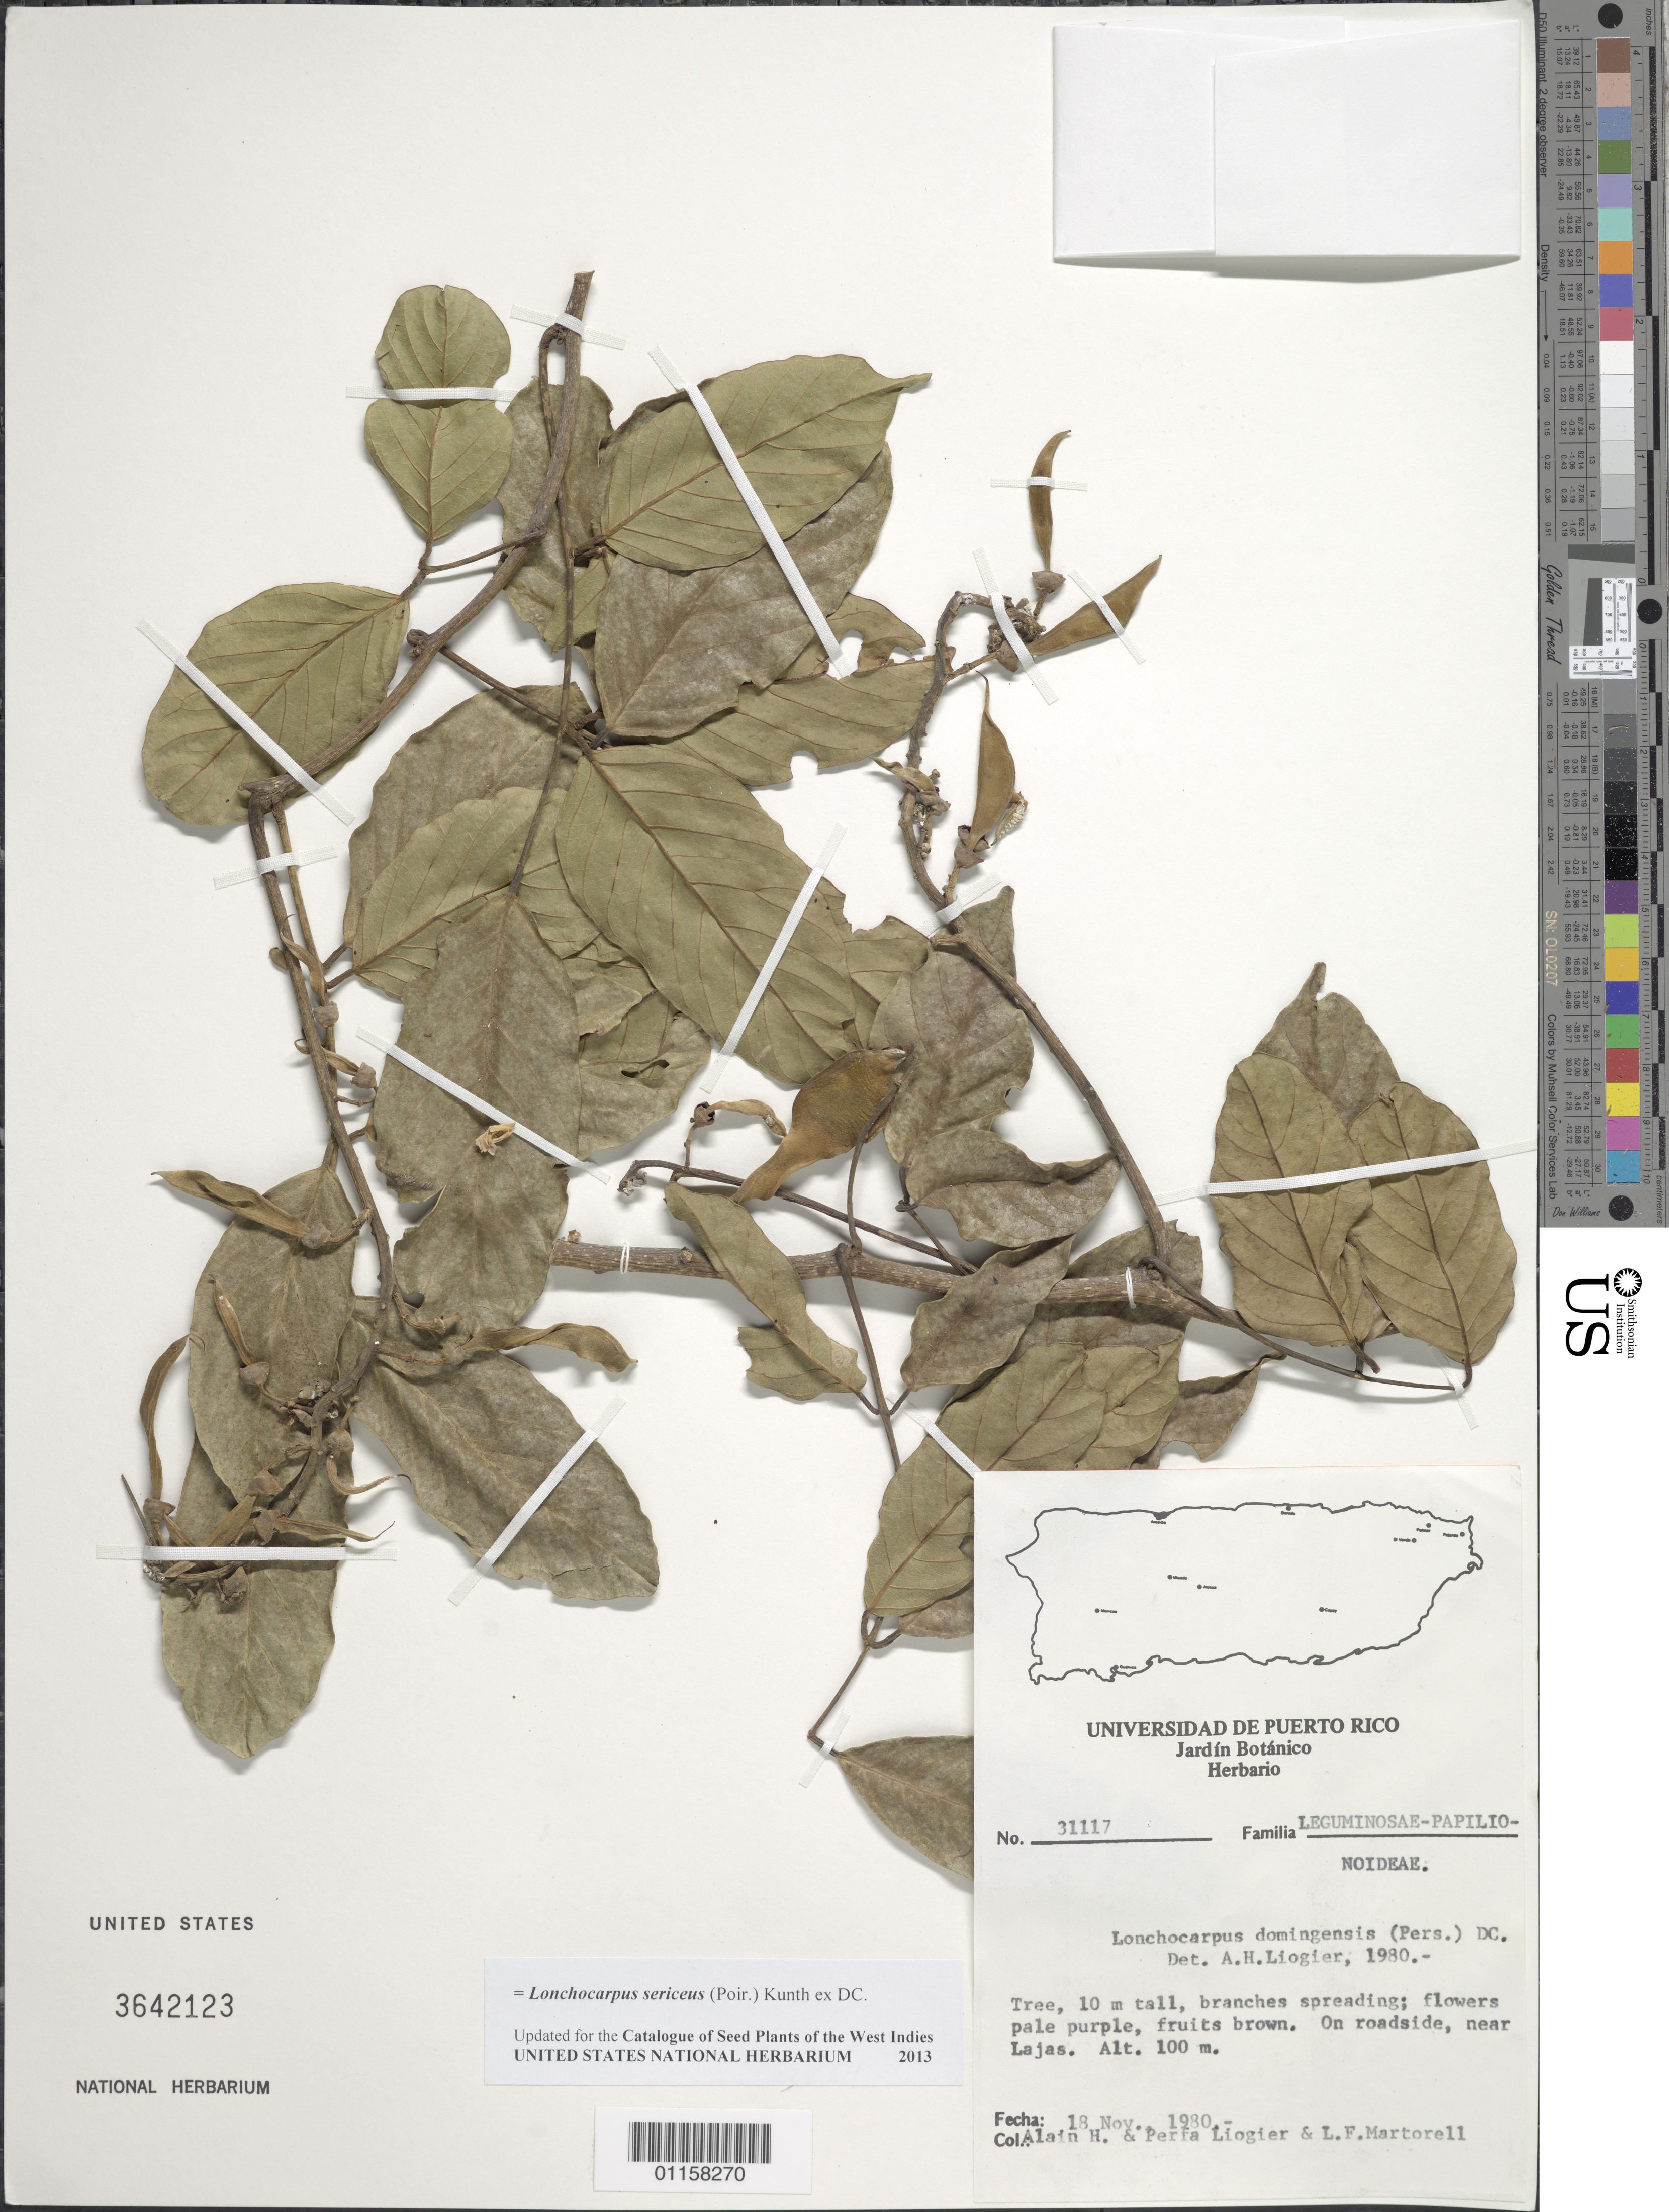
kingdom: Plantae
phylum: Tracheophyta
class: Magnoliopsida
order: Fabales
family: Fabaceae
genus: Lonchocarpus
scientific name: Lonchocarpus sericeus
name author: (Poir.) Kunth ex DC.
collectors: A. H. Liogier, M. P. Liogier & L. Martorell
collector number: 31117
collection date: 1980-11-18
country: Puerto Rico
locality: Lajas, near.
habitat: On roadside.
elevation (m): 100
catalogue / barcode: US 3642123